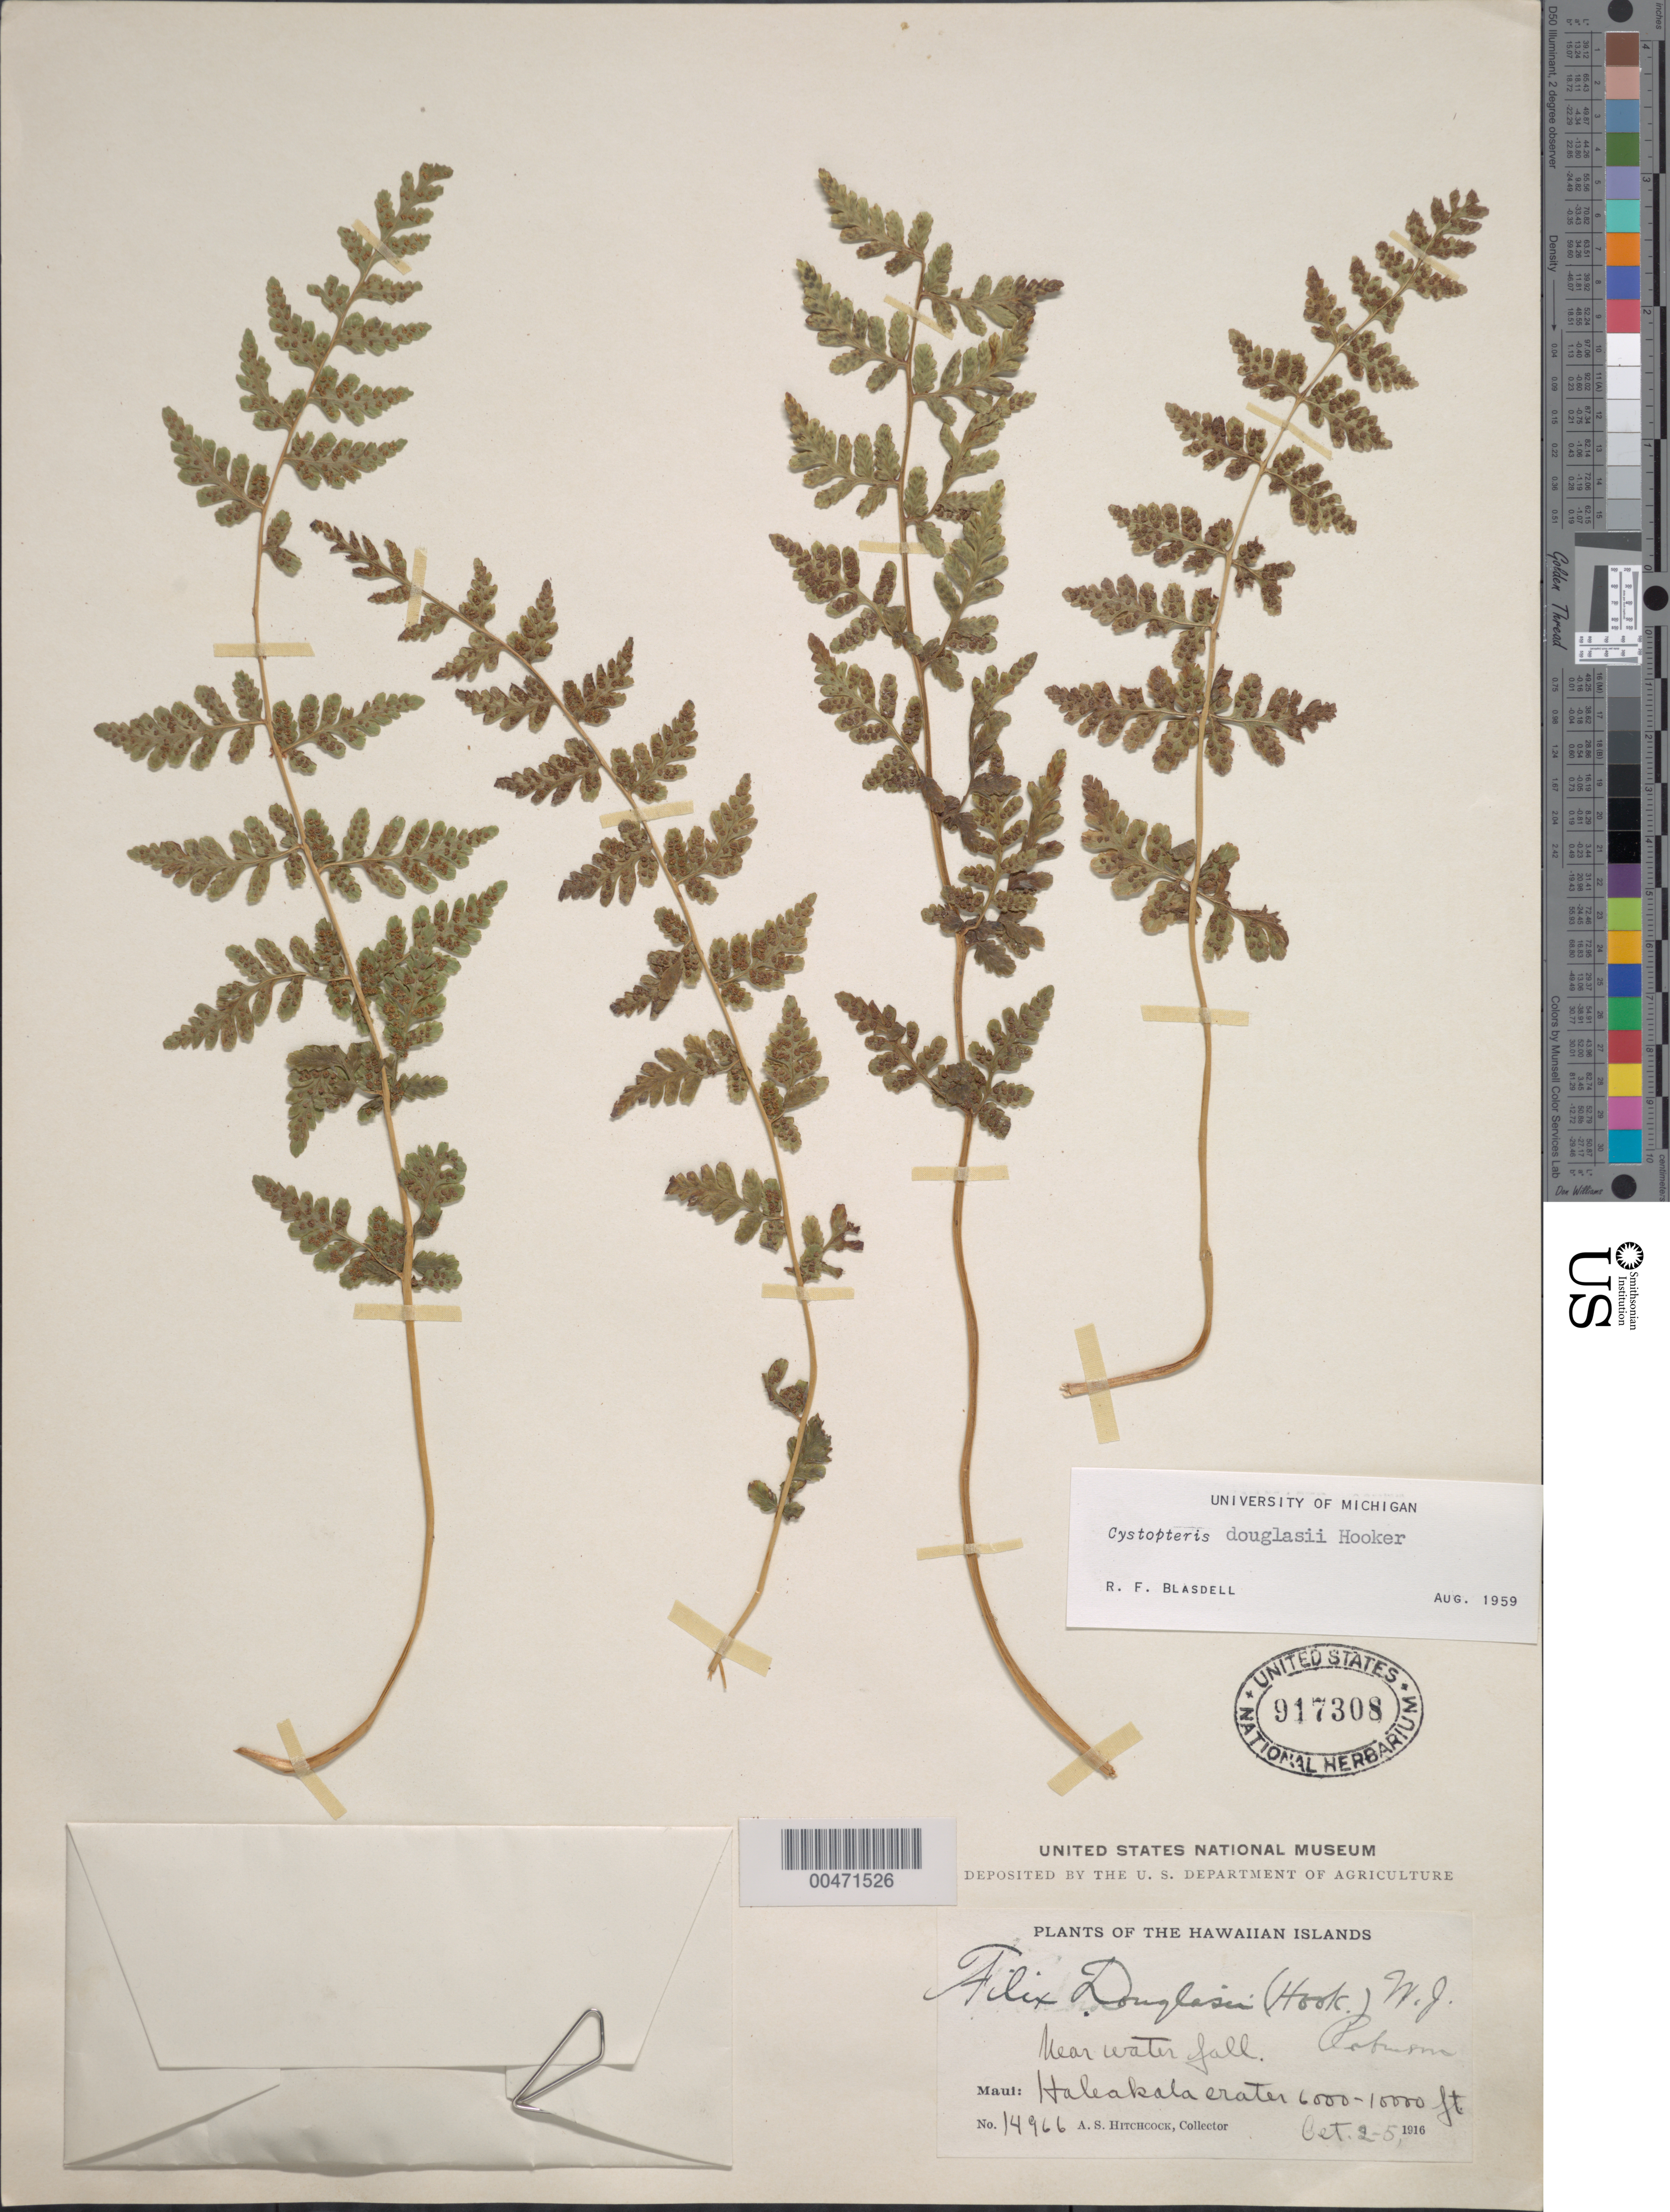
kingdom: Plantae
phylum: Tracheophyta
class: Polypodiopsida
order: Polypodiales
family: Cystopteridaceae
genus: Cystopteris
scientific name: Cystopteris sandwicensis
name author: Brack.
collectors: A. S. Hitchcock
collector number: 14966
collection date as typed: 2 Oct 1916 to 5 Oct 1916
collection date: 1916-10-02/1916-10-05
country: United States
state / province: Hawaii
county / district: Maui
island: Maui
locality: Haleakala Crater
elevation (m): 1829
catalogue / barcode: US 917308